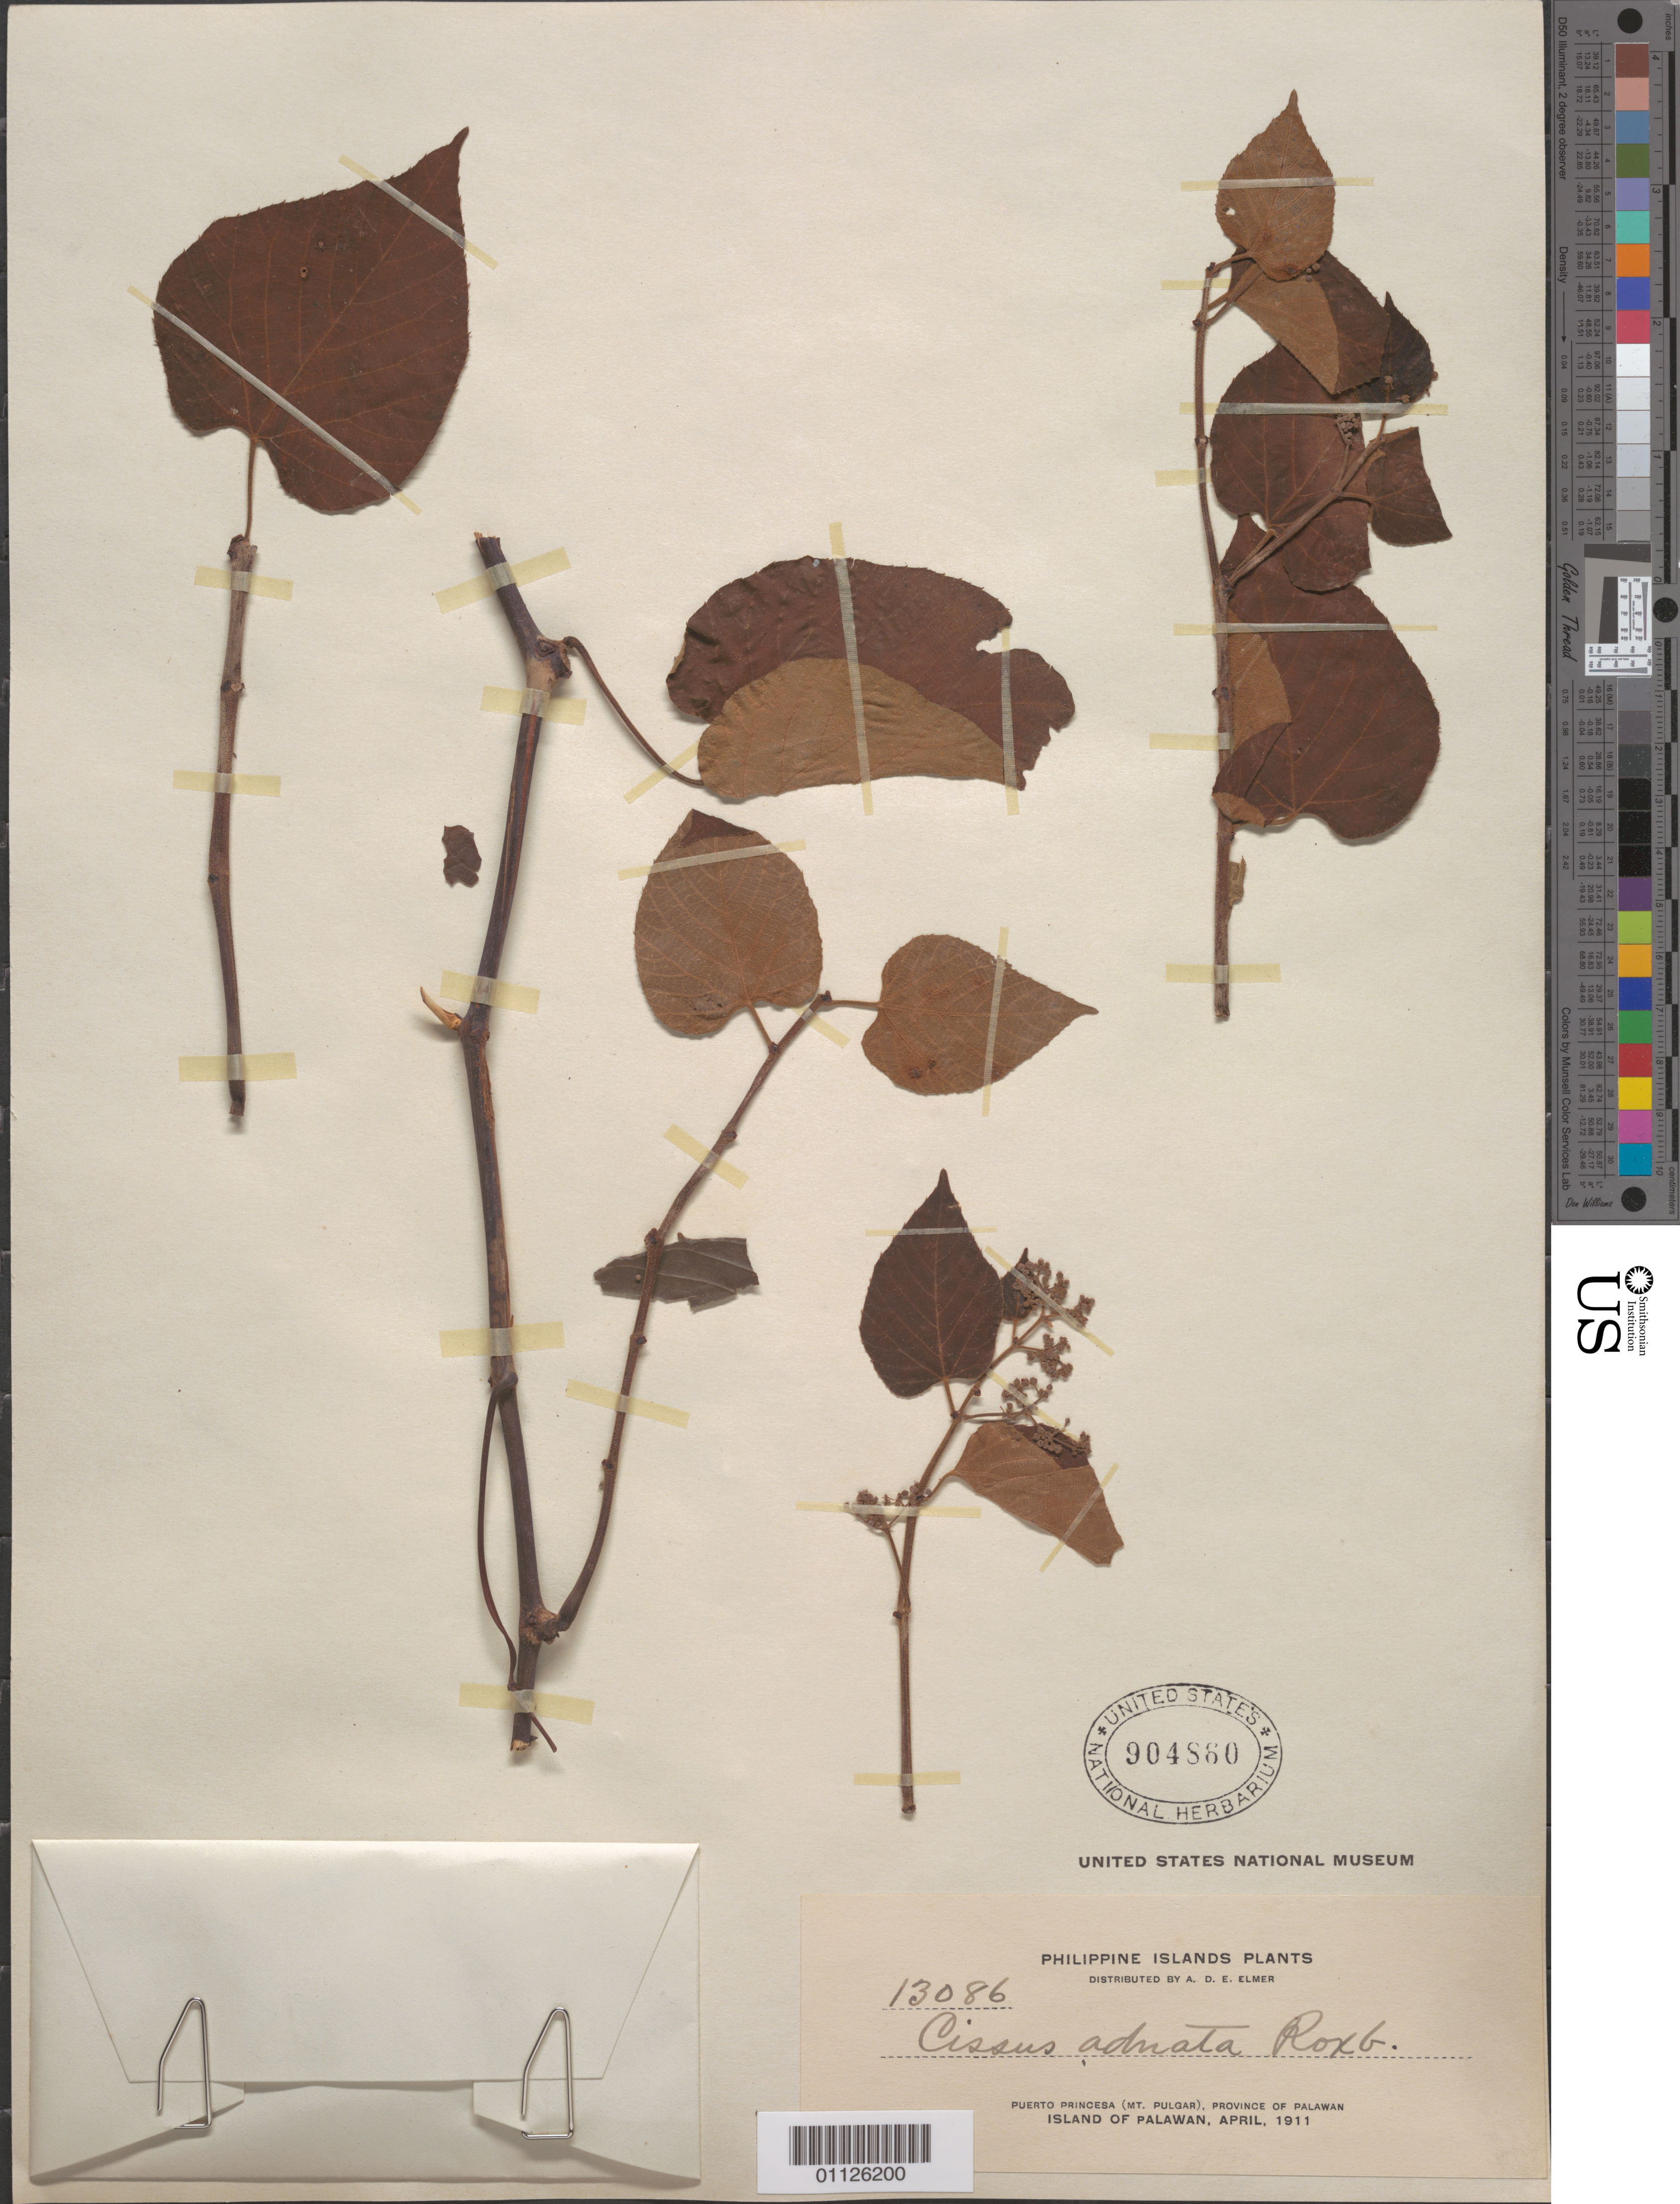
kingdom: Plantae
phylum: Tracheophyta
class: Magnoliopsida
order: Vitales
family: Vitaceae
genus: Cissus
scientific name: Cissus adnata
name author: Roxb.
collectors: A. D. E. Elmer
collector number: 13086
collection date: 1911-04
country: Philippines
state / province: Mimaropa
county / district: Palawan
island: Palawan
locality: Puerto Princesa (Mt Pulgar).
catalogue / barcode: US 904880